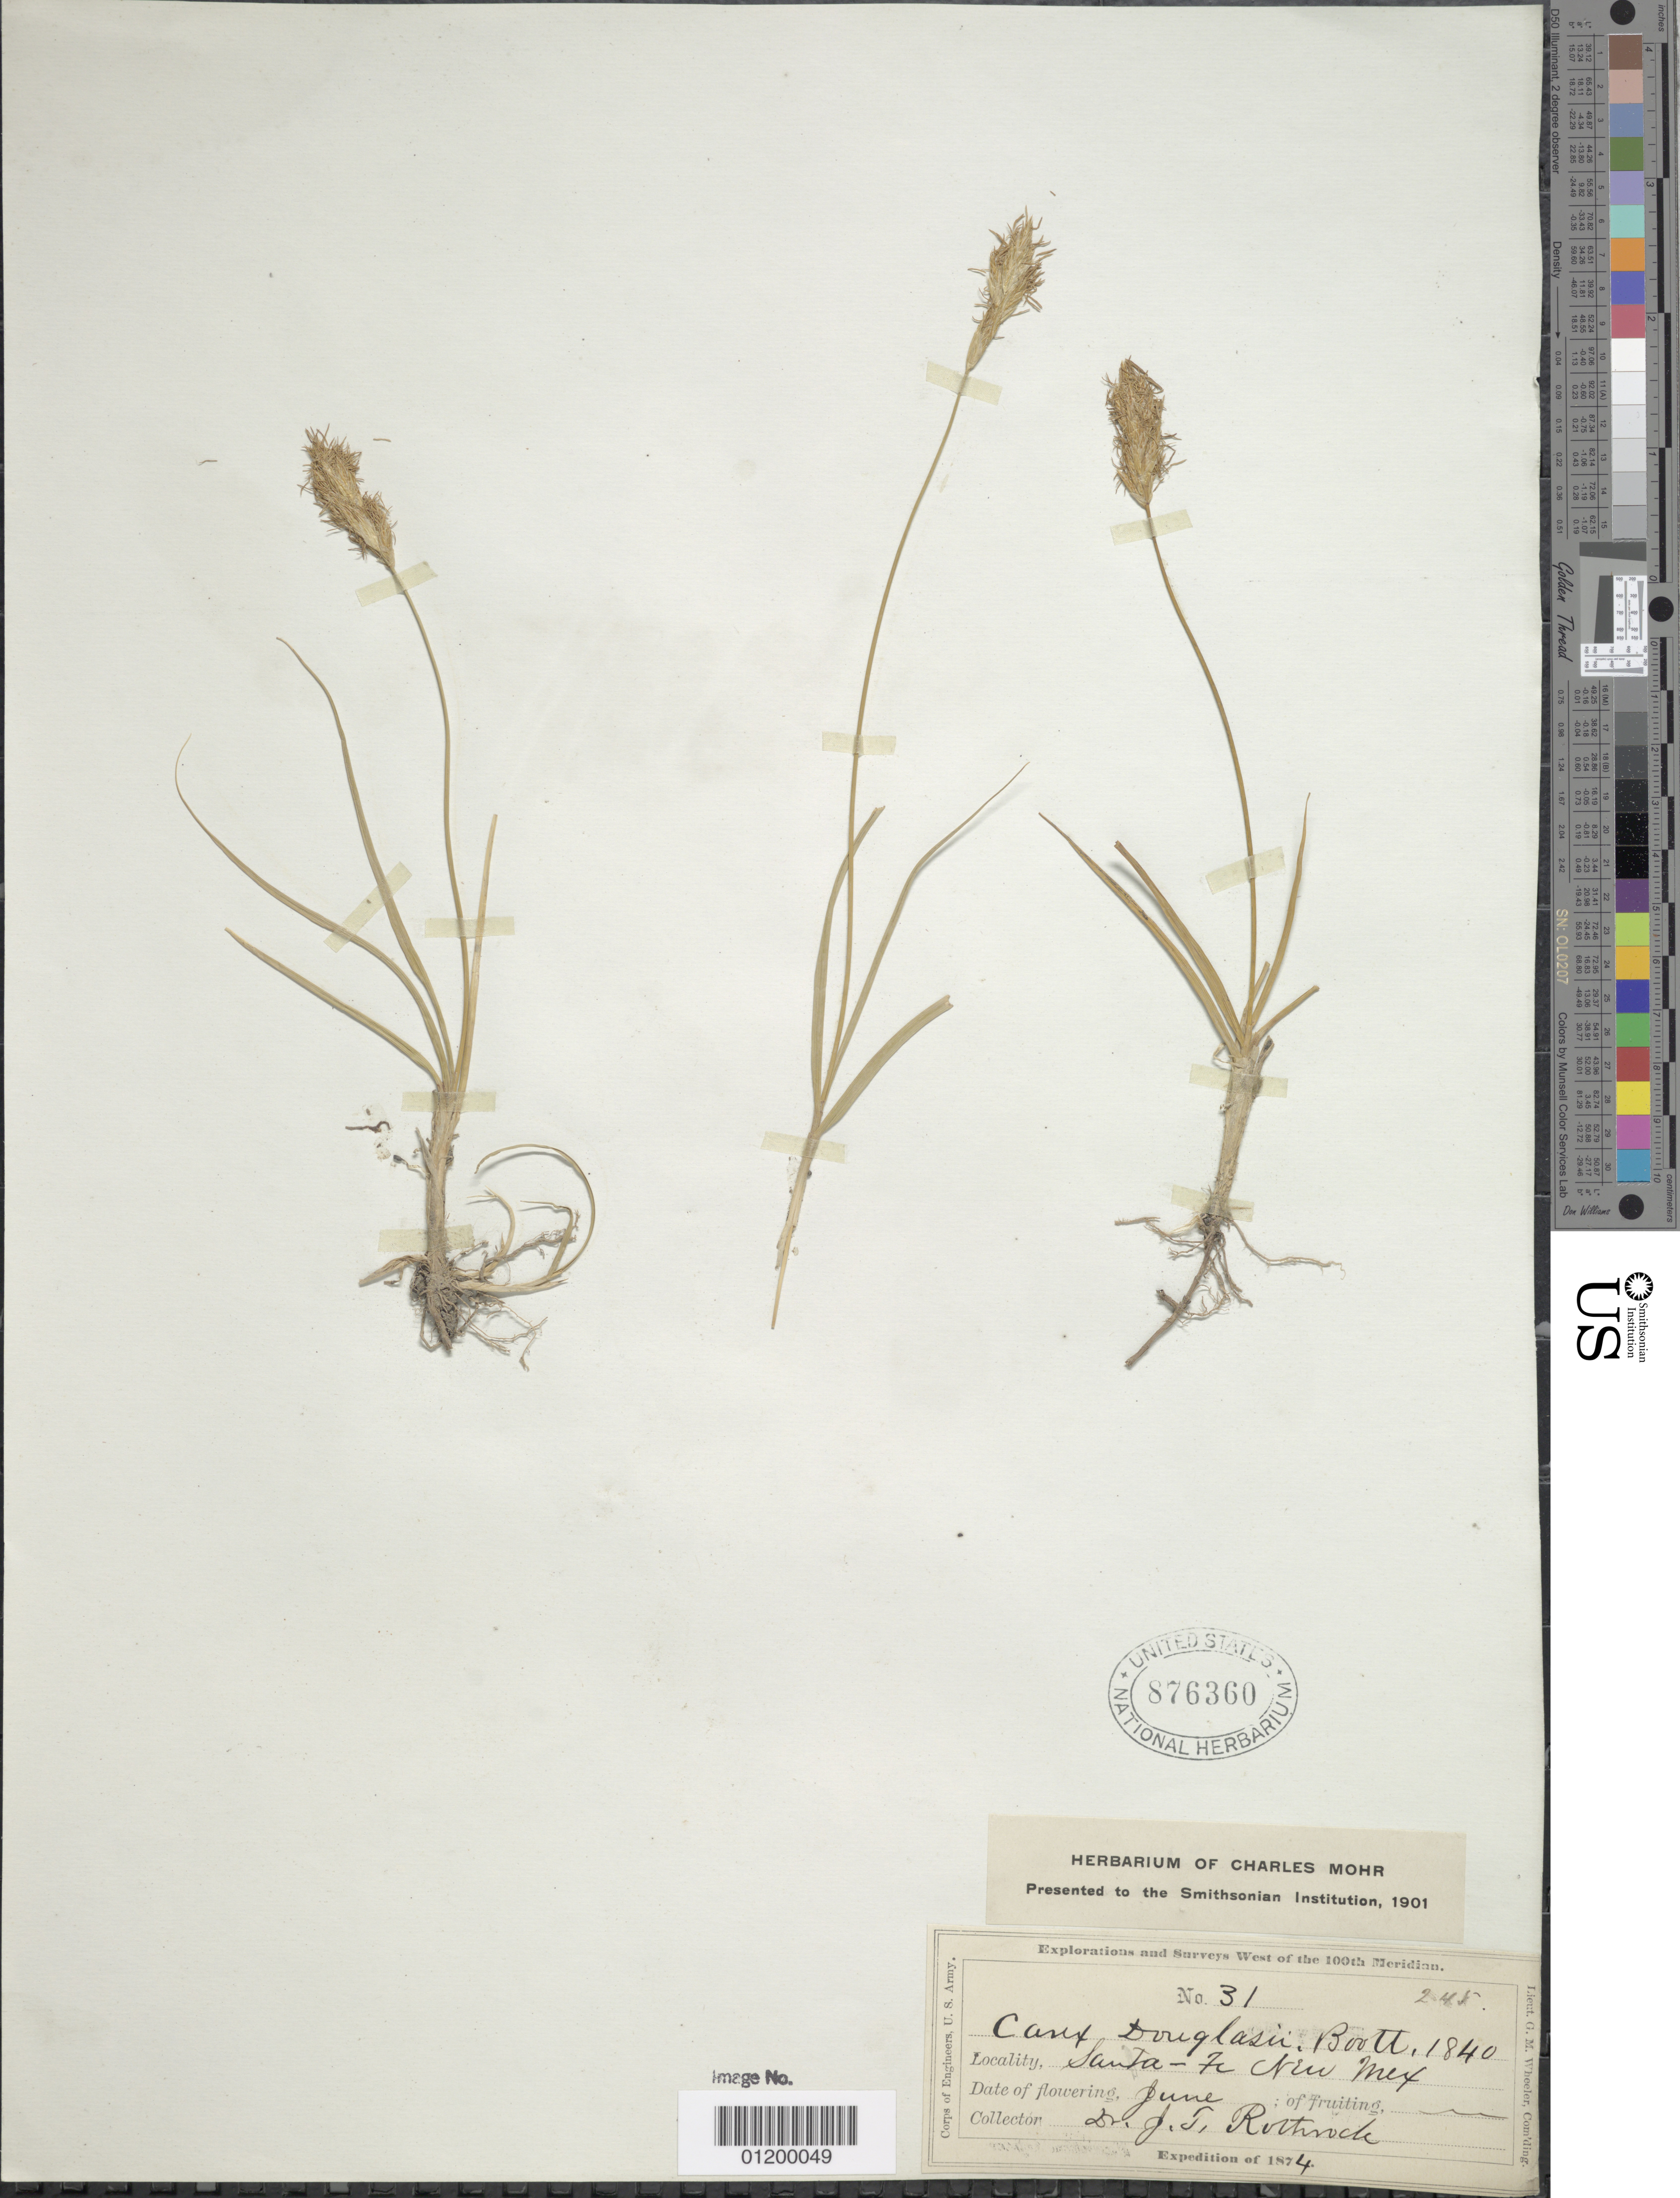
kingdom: Plantae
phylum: Tracheophyta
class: Liliopsida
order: Poales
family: Cyperaceae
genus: Carex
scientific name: Carex douglasii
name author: Boott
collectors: J. T. Rothrock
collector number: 31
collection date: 1874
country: United States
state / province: New Mexico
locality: Santa Fe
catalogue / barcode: US 876360